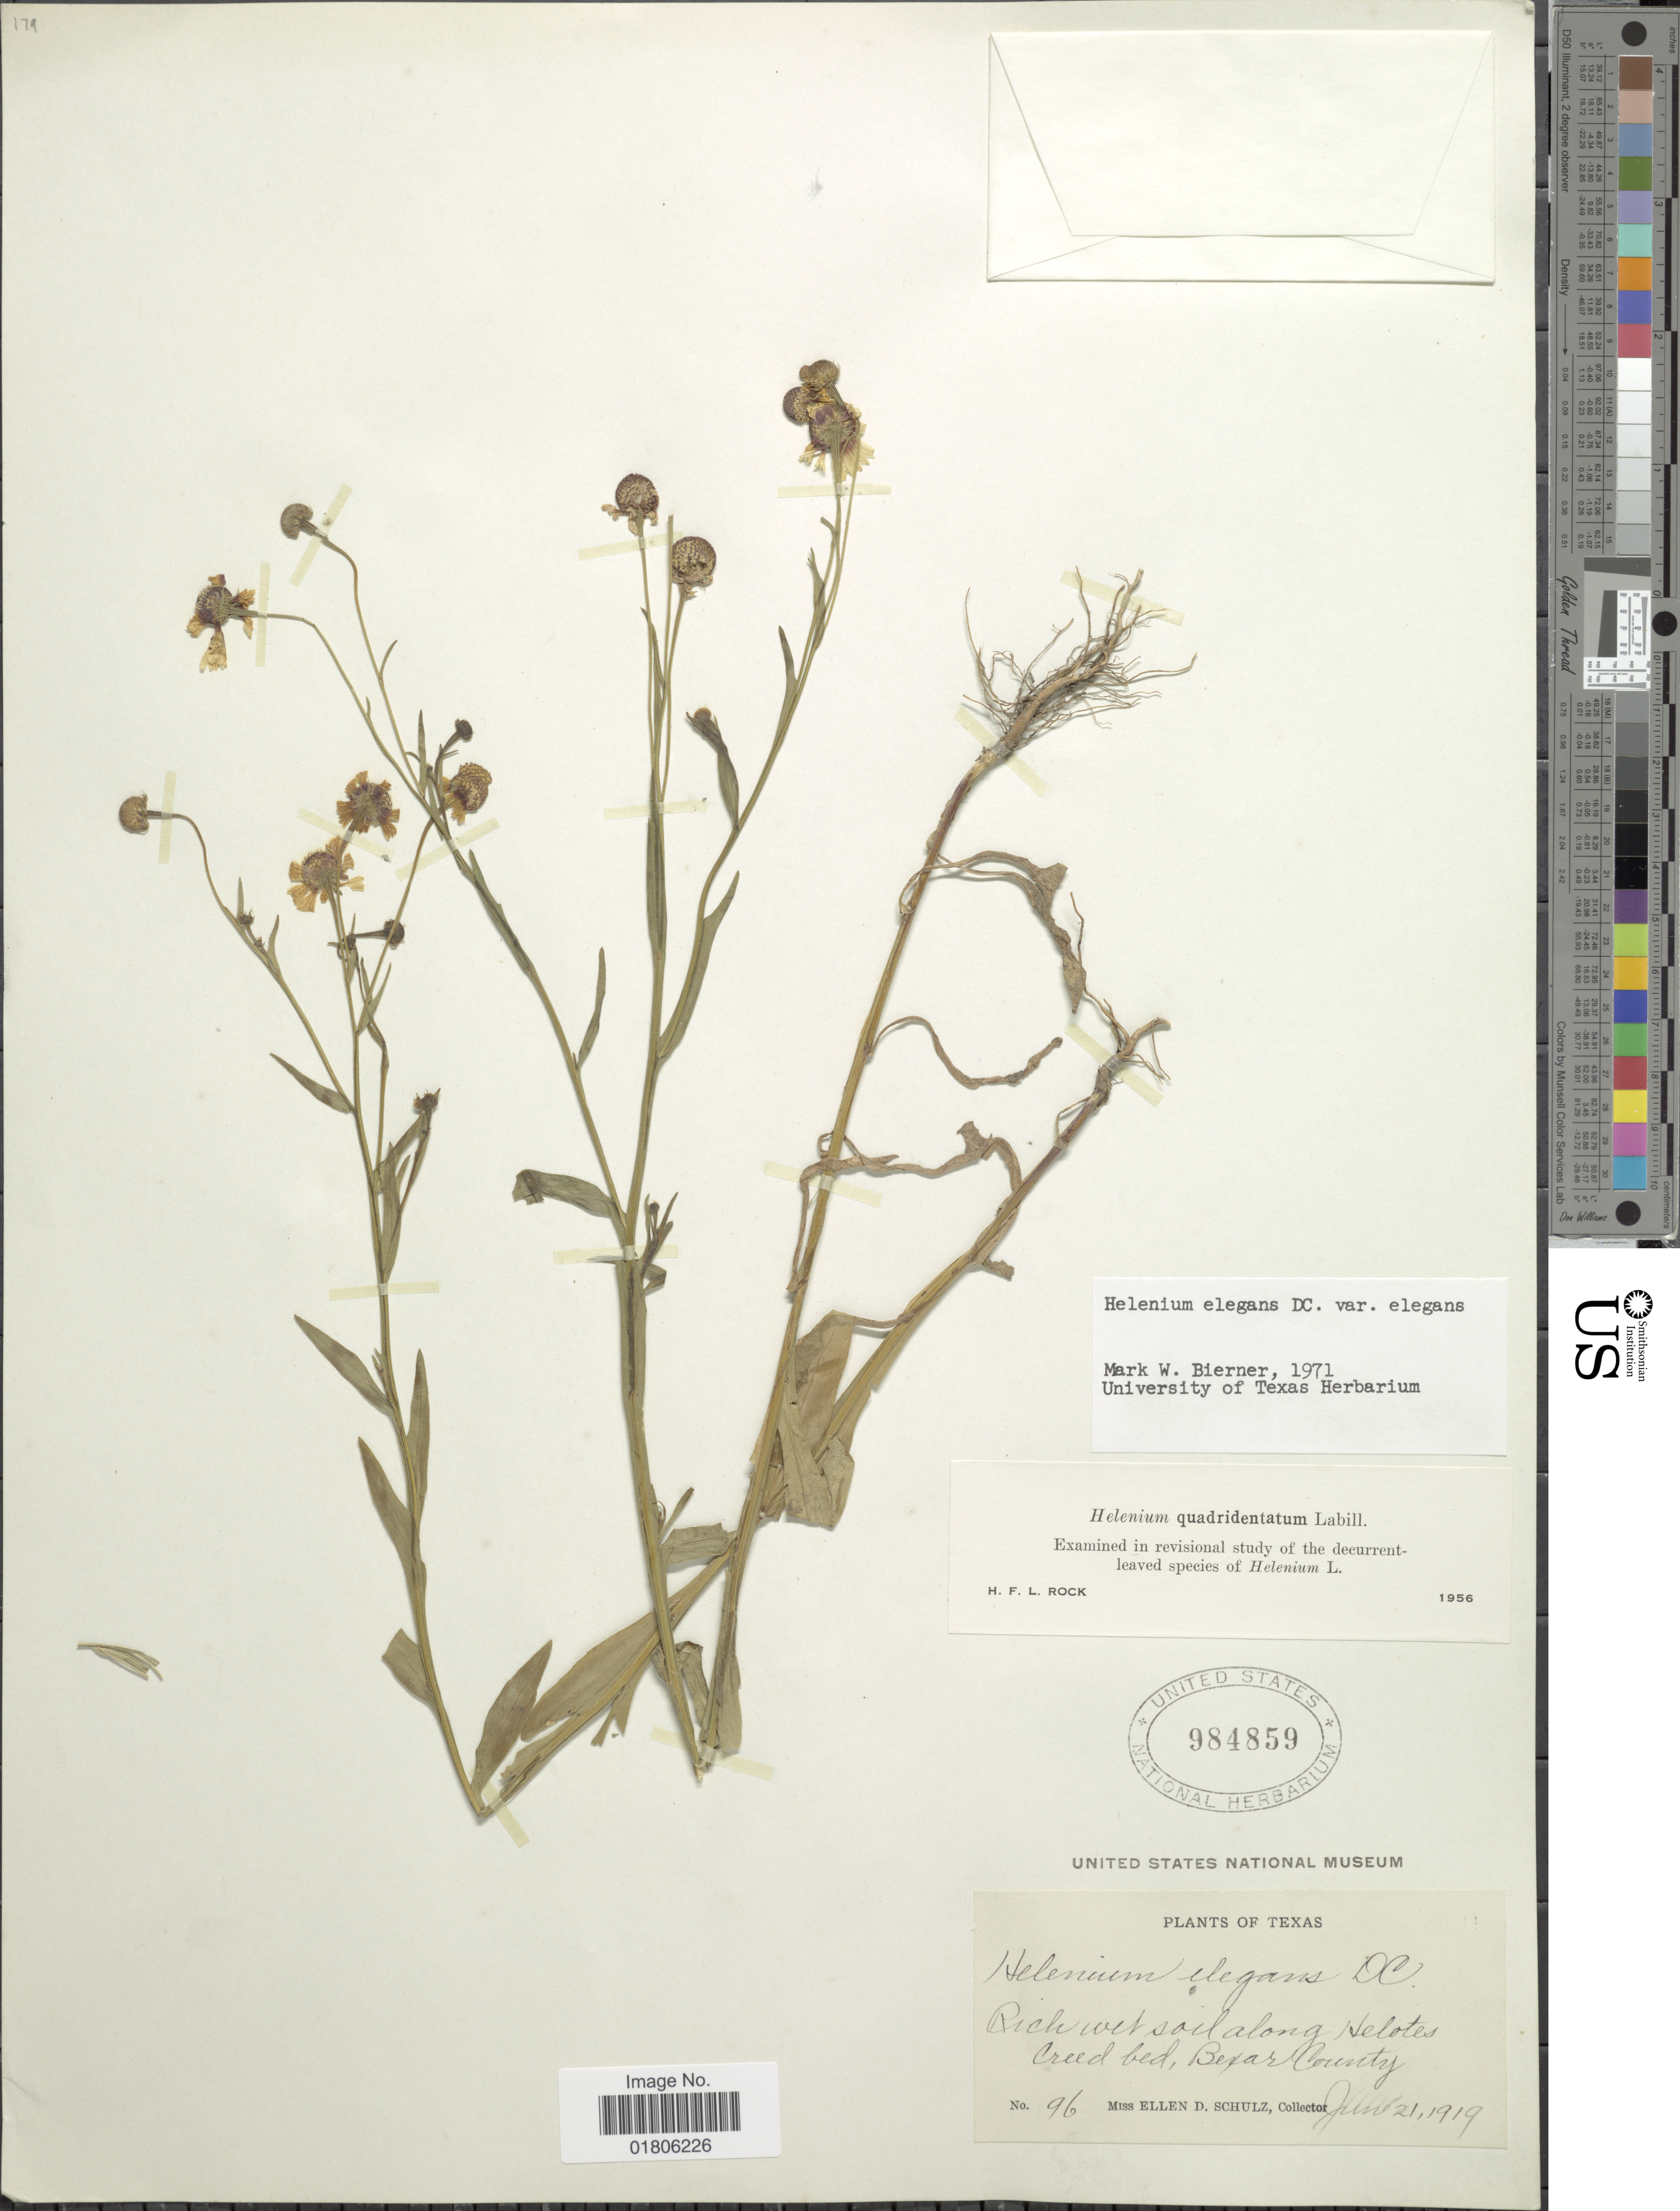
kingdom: Plantae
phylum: Tracheophyta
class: Magnoliopsida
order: Asterales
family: Asteraceae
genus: Helenium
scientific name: Helenium elegans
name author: DC.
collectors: E. D. Schulz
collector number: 96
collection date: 1919-06-21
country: United States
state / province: Texas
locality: Along Helotes Creed Bed, Bexar County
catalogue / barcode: US 984859